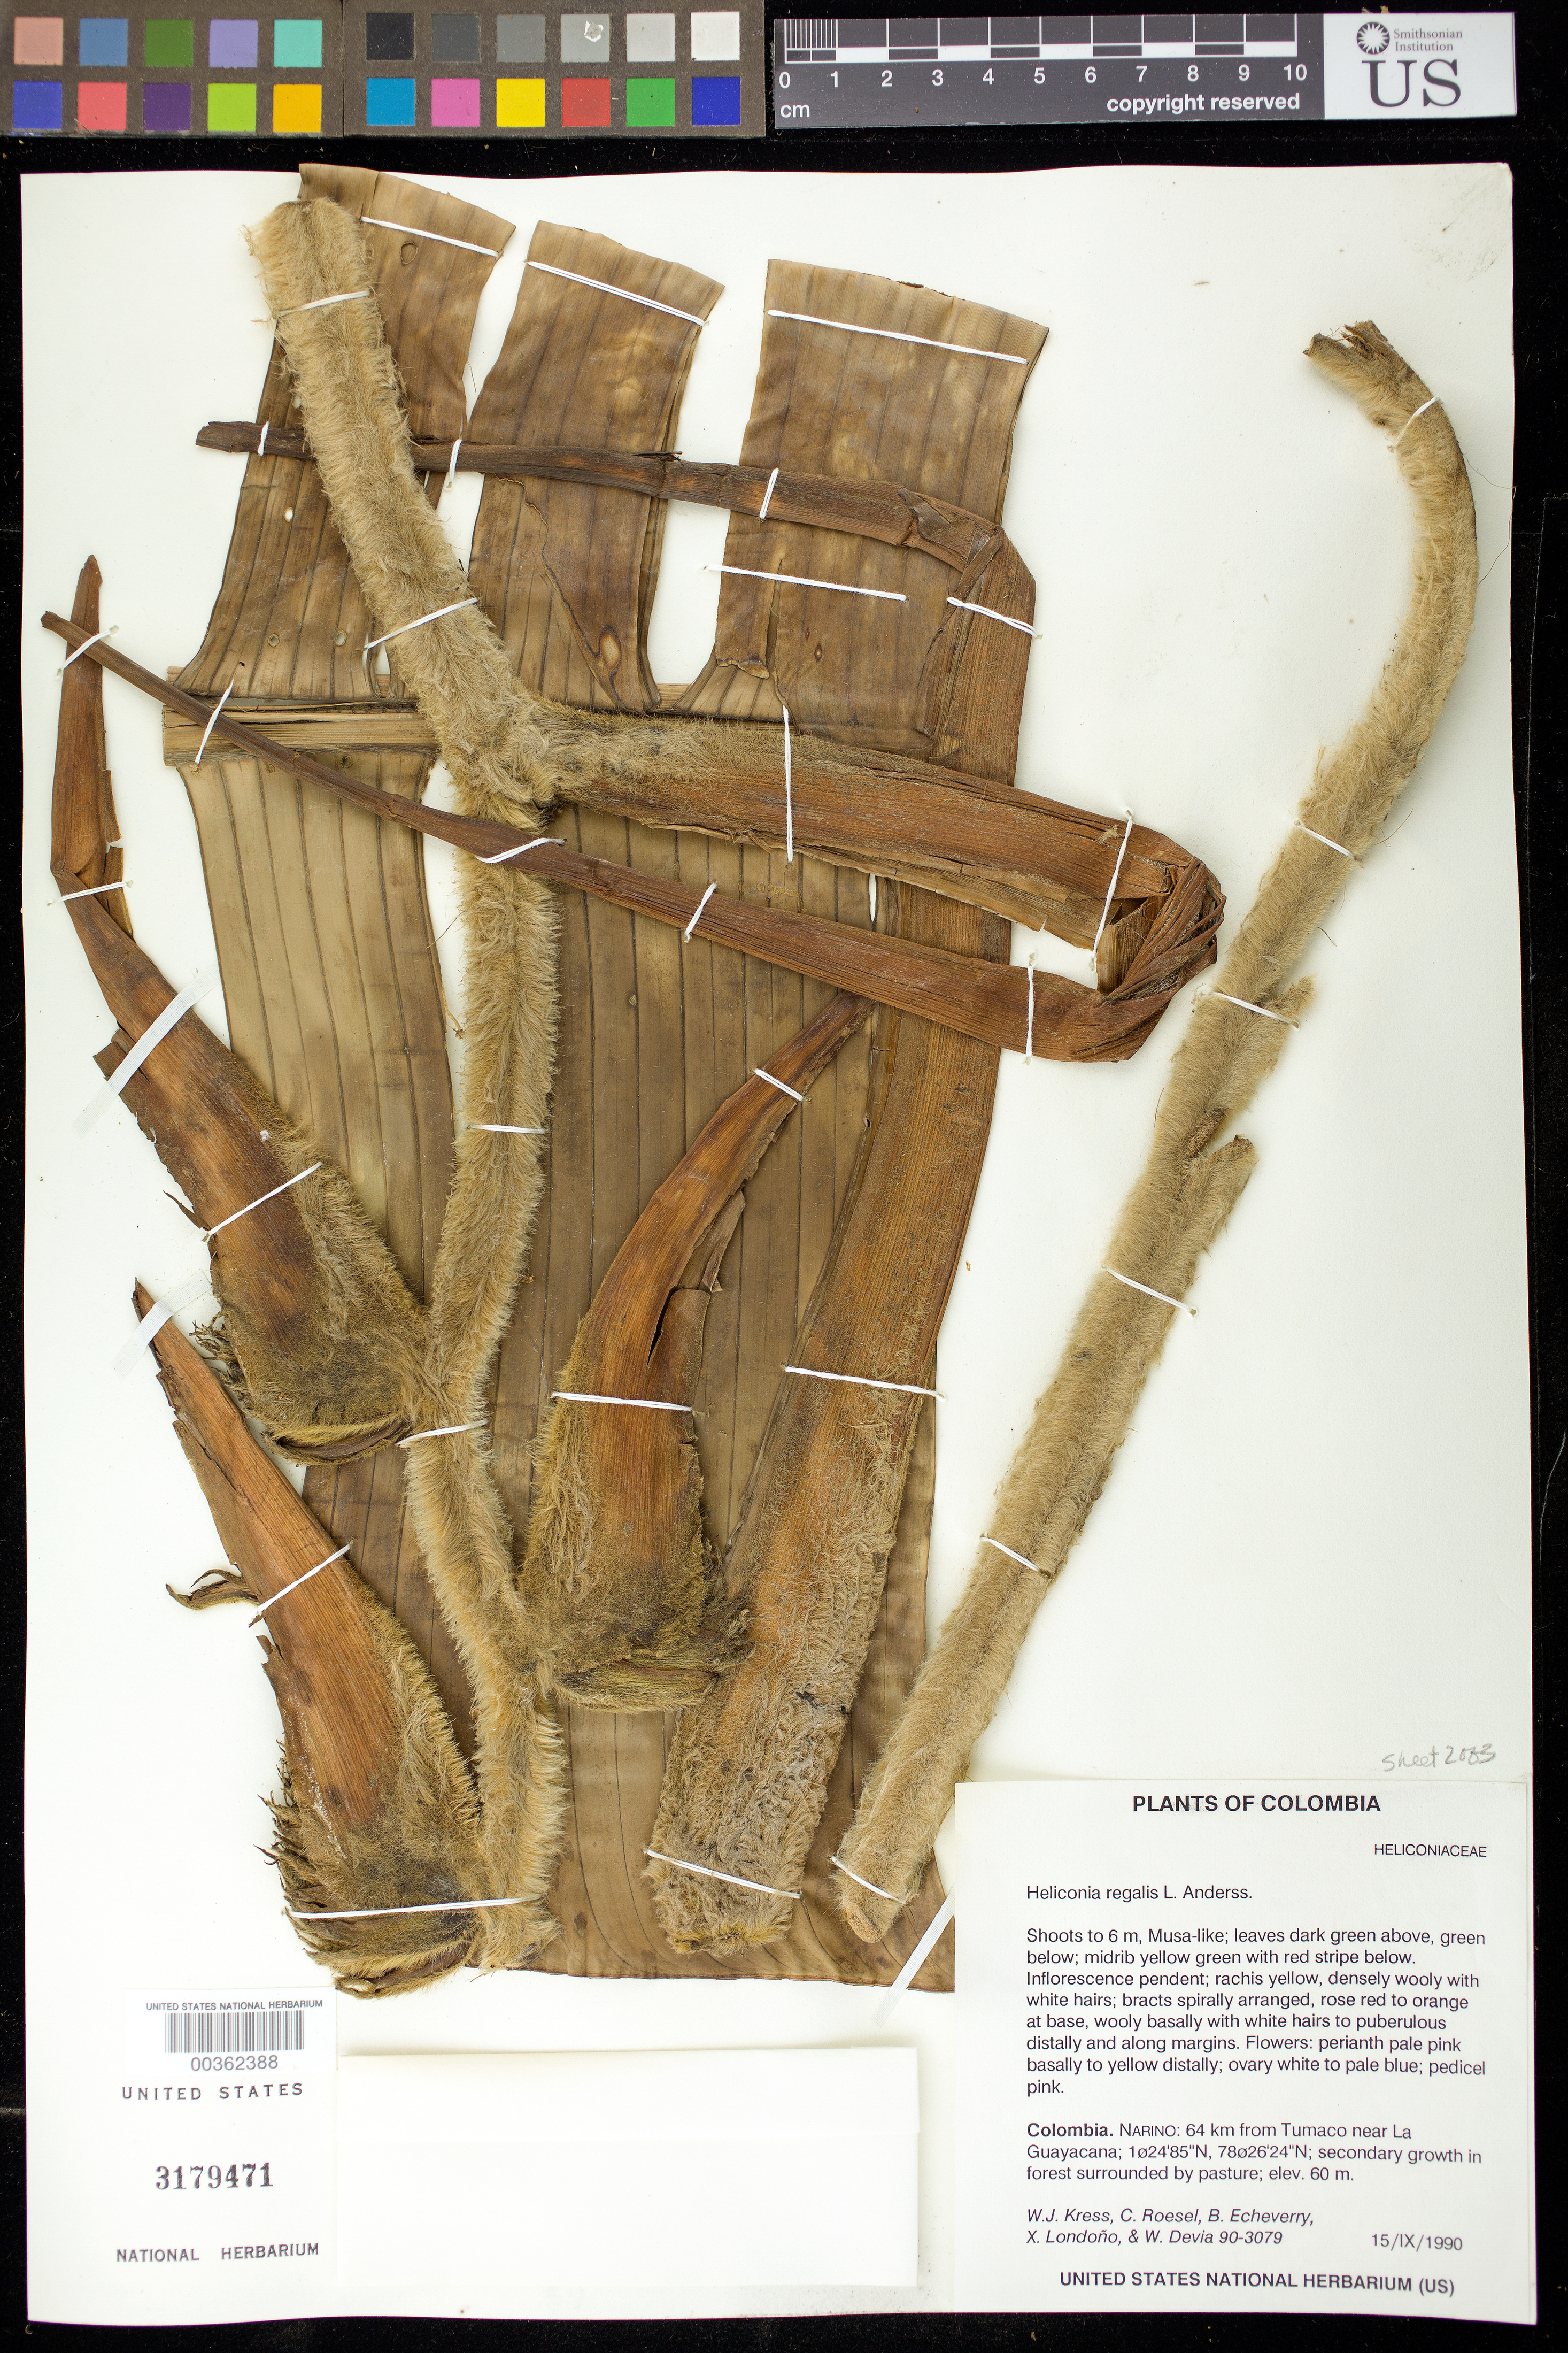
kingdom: Plantae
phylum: Tracheophyta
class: Liliopsida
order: Zingiberales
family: Heliconiaceae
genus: Heliconia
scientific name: Heliconia regalis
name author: L. Andersson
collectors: W. J. Kress, C. S. Roesel, B. Echeverry, X. Londoño & W. Devia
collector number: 90-3079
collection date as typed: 15 Sep 1990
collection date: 1990-09-15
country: Colombia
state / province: Nariño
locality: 64 km from Tumaco near la Guayacana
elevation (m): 60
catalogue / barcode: US 3179471